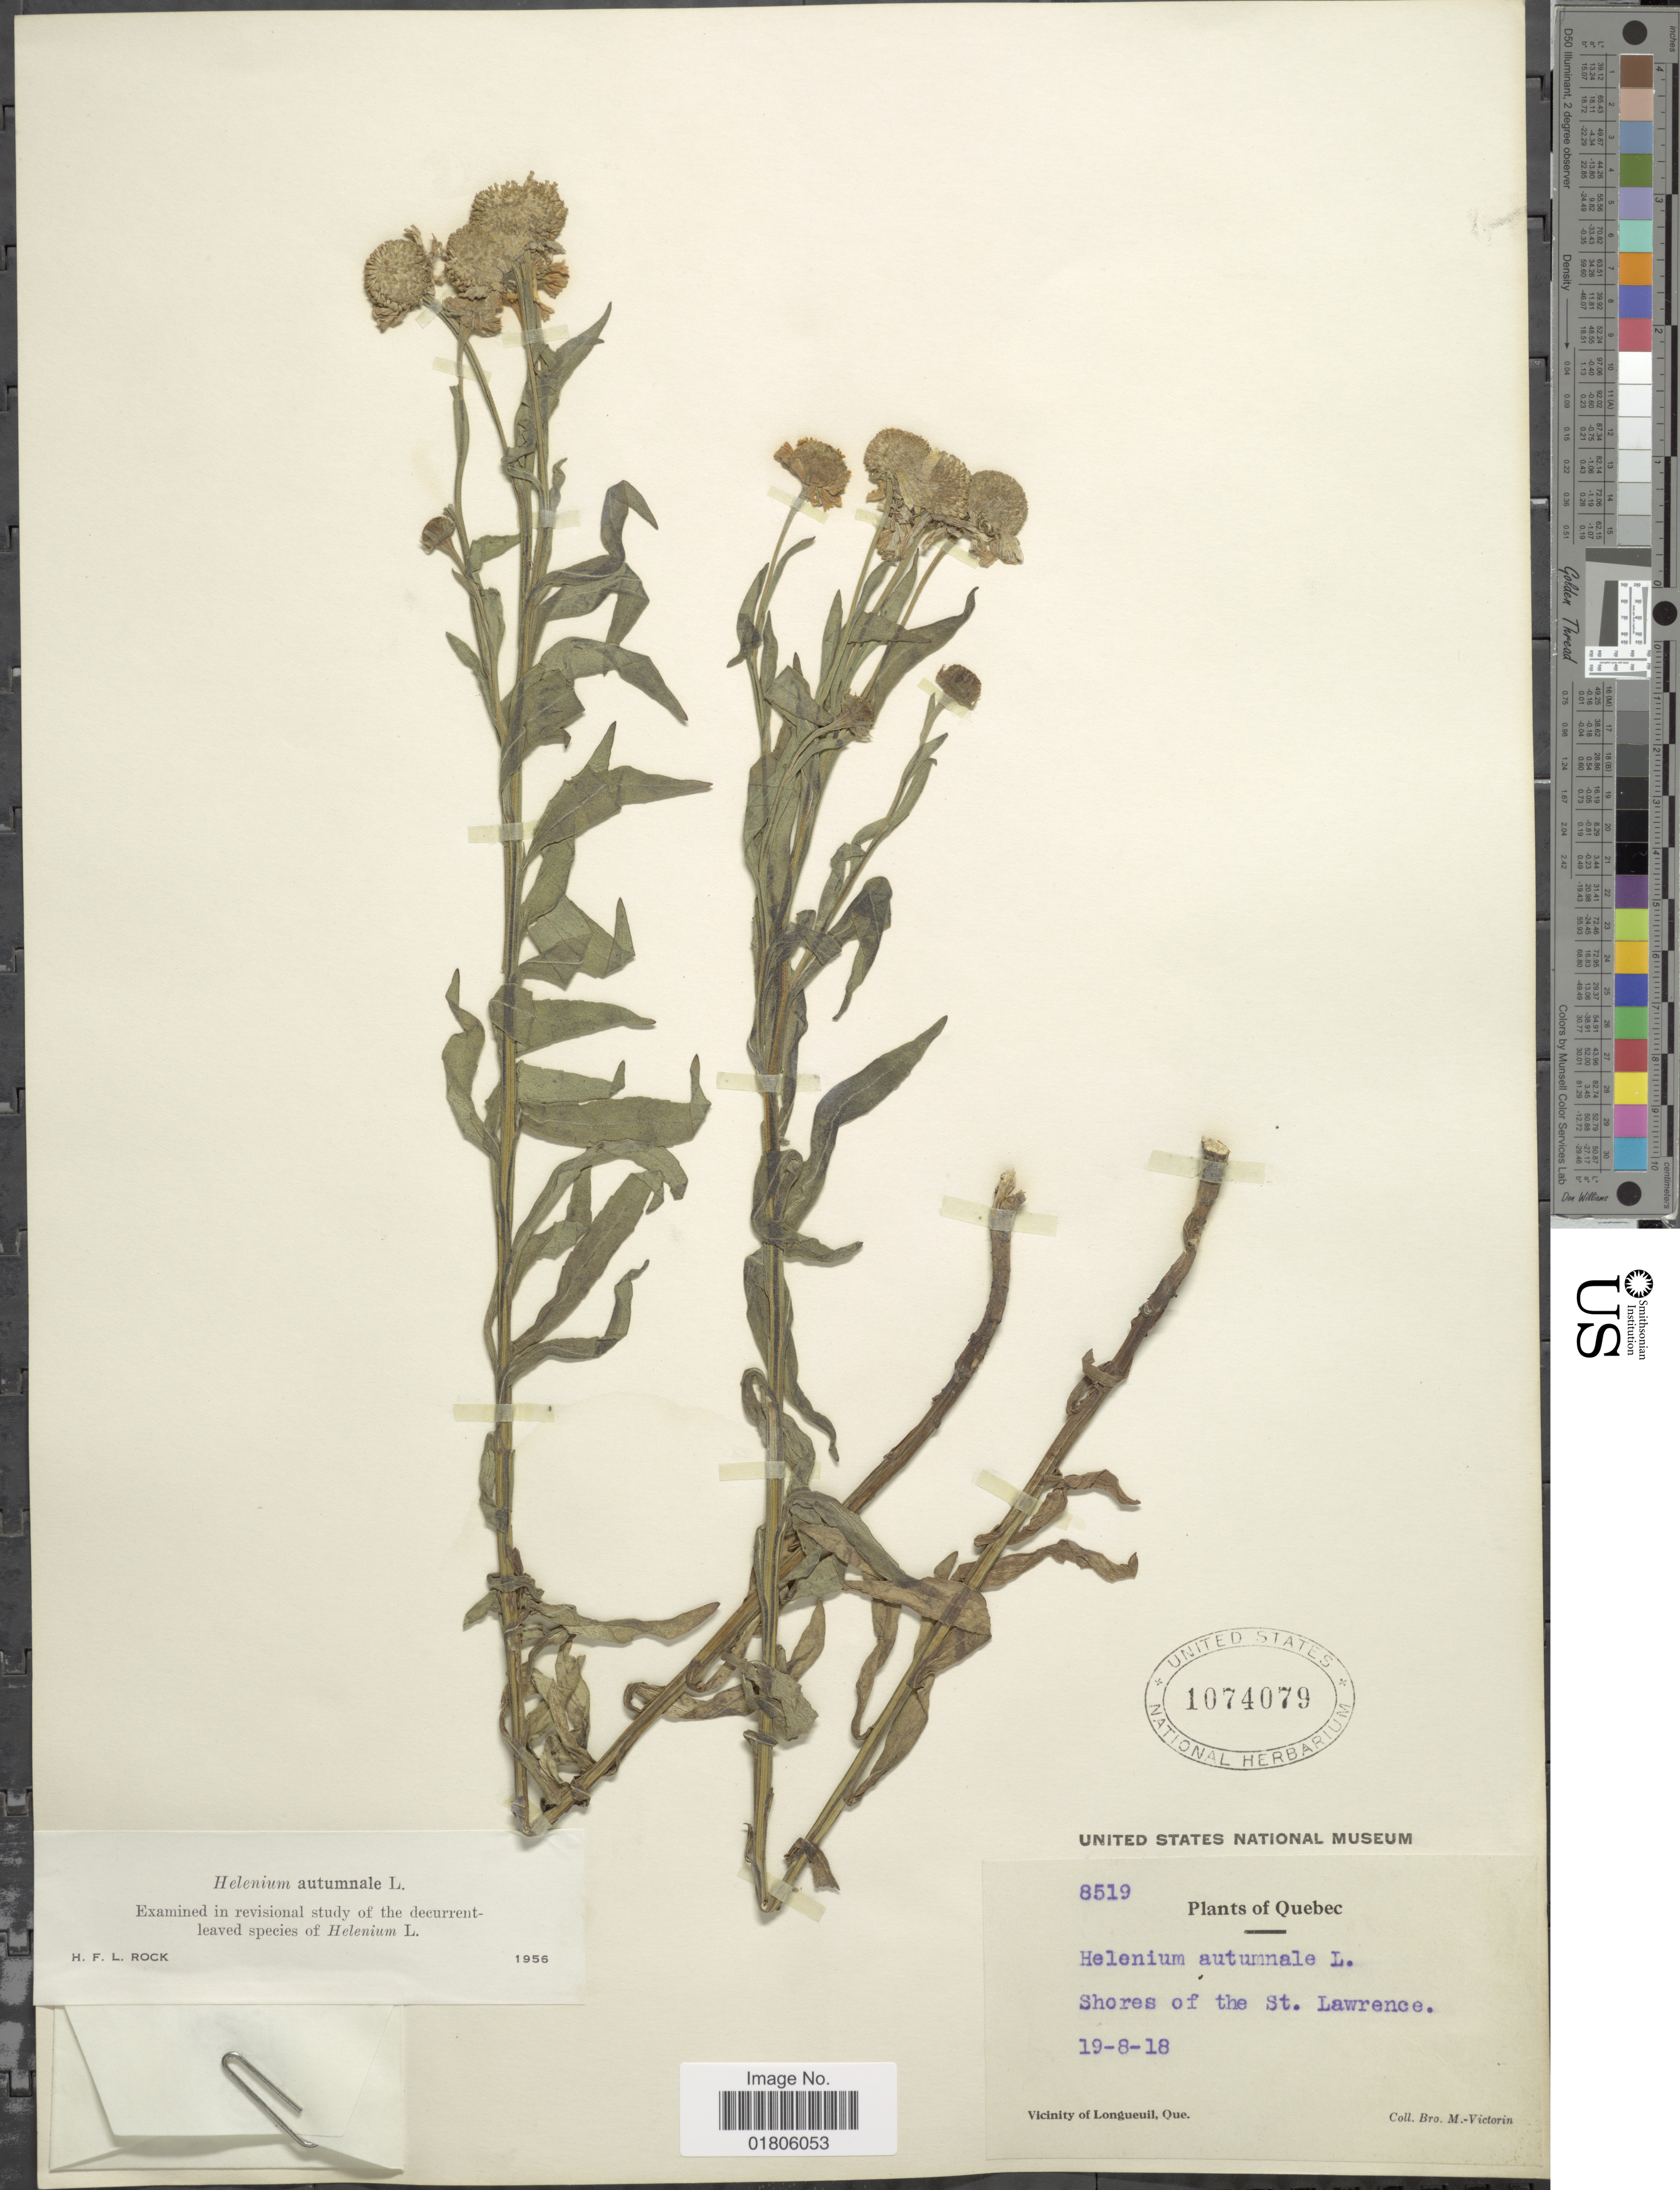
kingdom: Plantae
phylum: Tracheophyta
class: Magnoliopsida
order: Asterales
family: Asteraceae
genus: Helenium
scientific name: Helenium autumnale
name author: L.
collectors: Fr. Marie-Victorin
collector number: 8519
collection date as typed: Transcribed d/m/y: 19/8/18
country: Canada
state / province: Quebec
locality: Shores of the St. Lawrence. Vicinity of Longueuil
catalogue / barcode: US 1074079